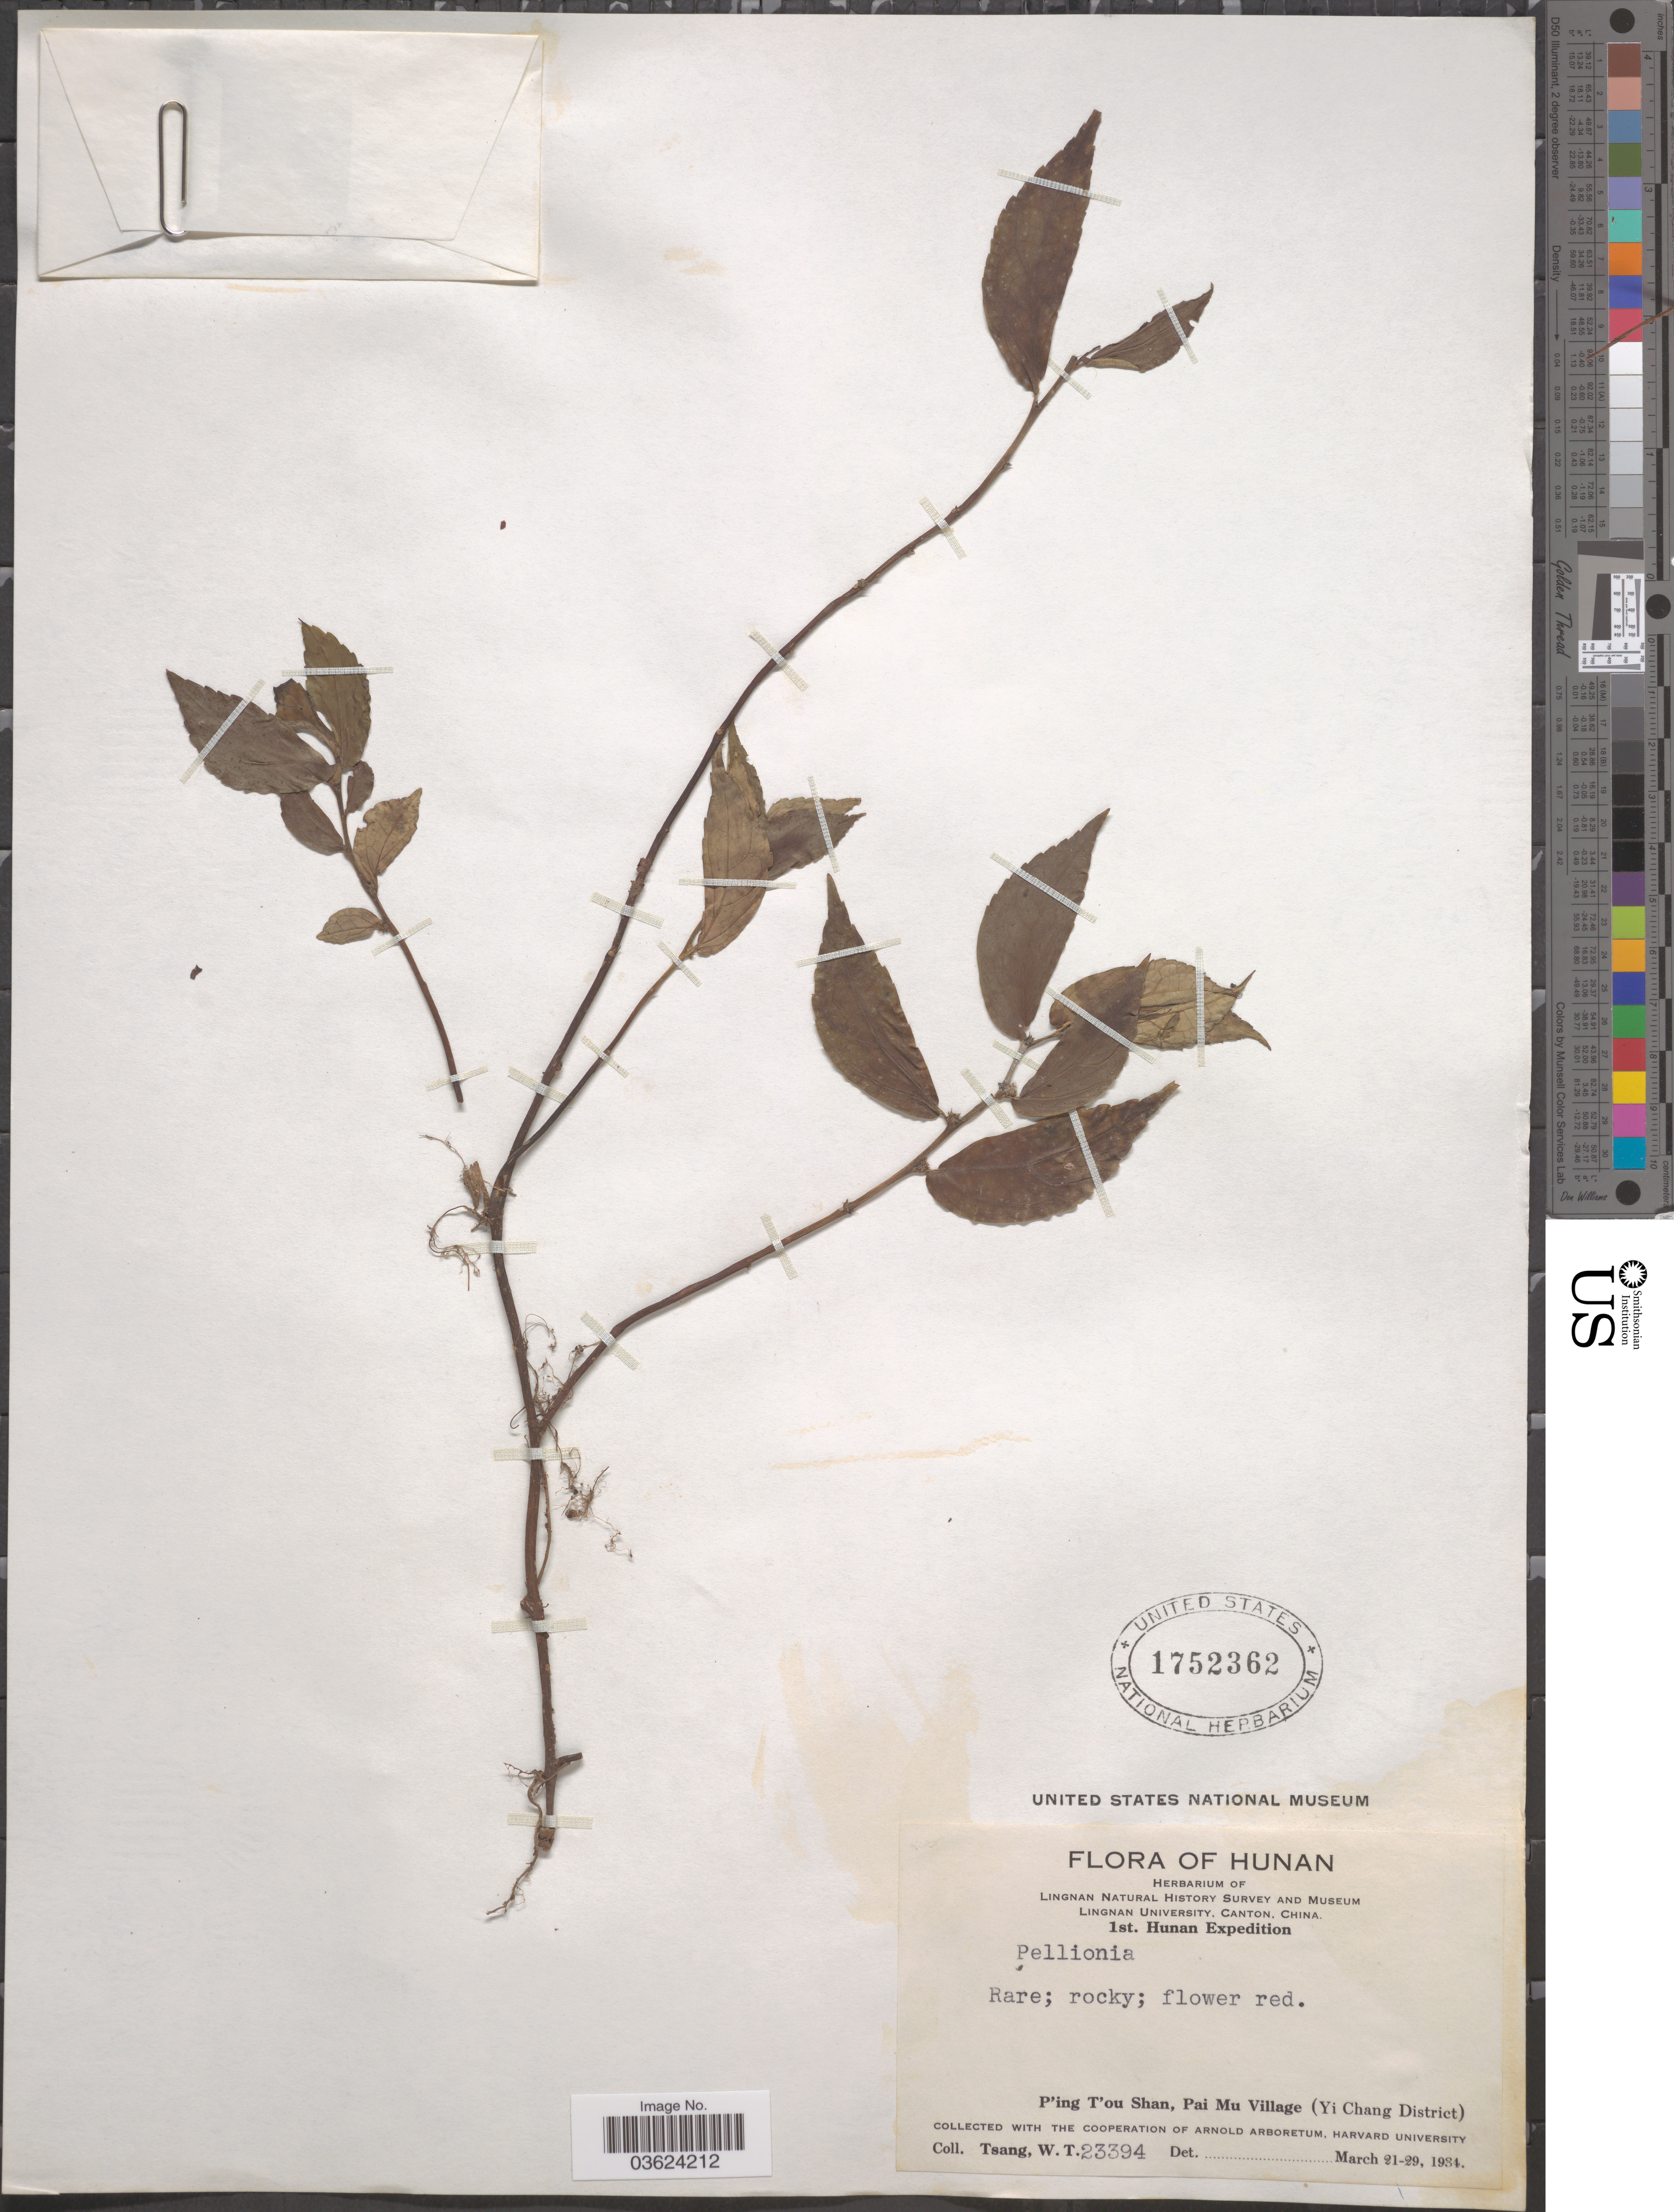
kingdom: Plantae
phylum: Tracheophyta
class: Magnoliopsida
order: Rosales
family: Urticaceae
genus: Pellionia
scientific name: Pellionia sp.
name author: Gaudich.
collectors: W. T. Tsang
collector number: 23394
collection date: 1934-03-21/1934-03-29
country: China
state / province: Hunan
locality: P'ing T'ou Shan, Pai Mu Village (Yi Chang District).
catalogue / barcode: US 1752362